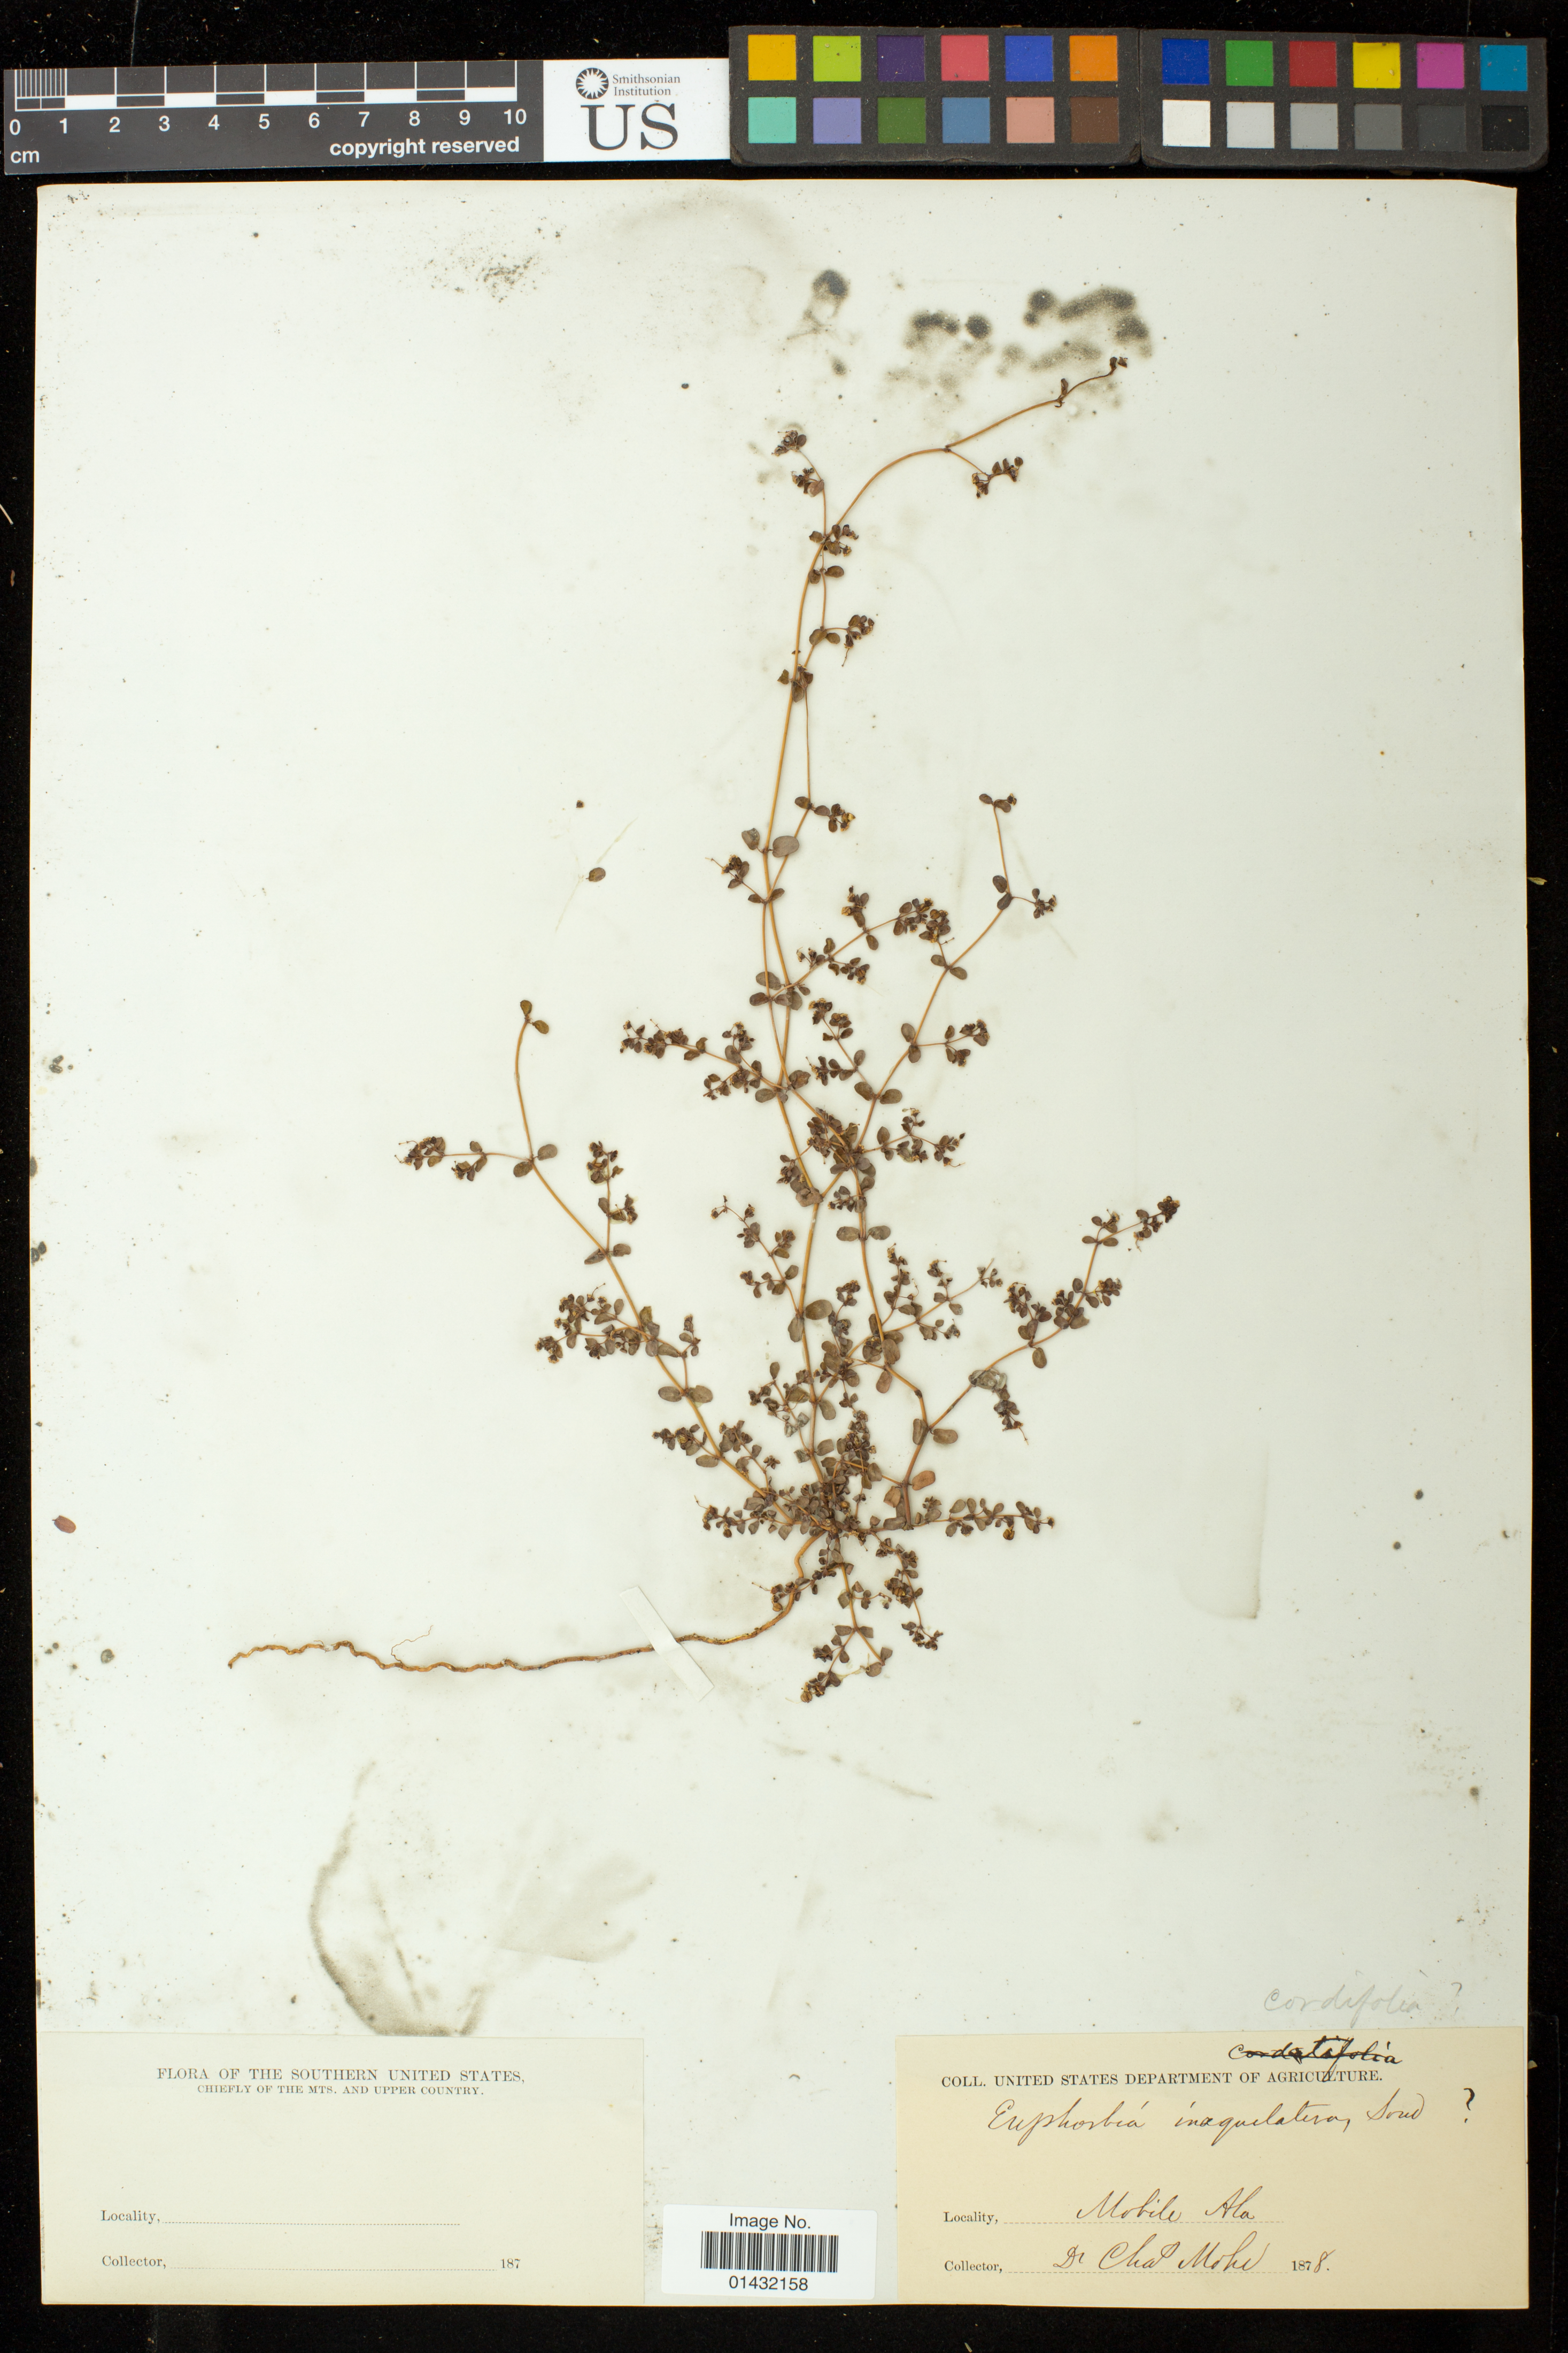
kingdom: Plantae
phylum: Tracheophyta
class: Magnoliopsida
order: Malpighiales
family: Euphorbiaceae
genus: Euphorbia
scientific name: Euphorbia cordifolia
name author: C.A. Mey. & Boiss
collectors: C. T. Mohr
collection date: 1878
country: United States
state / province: Alabama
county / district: Mobile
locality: Mobile